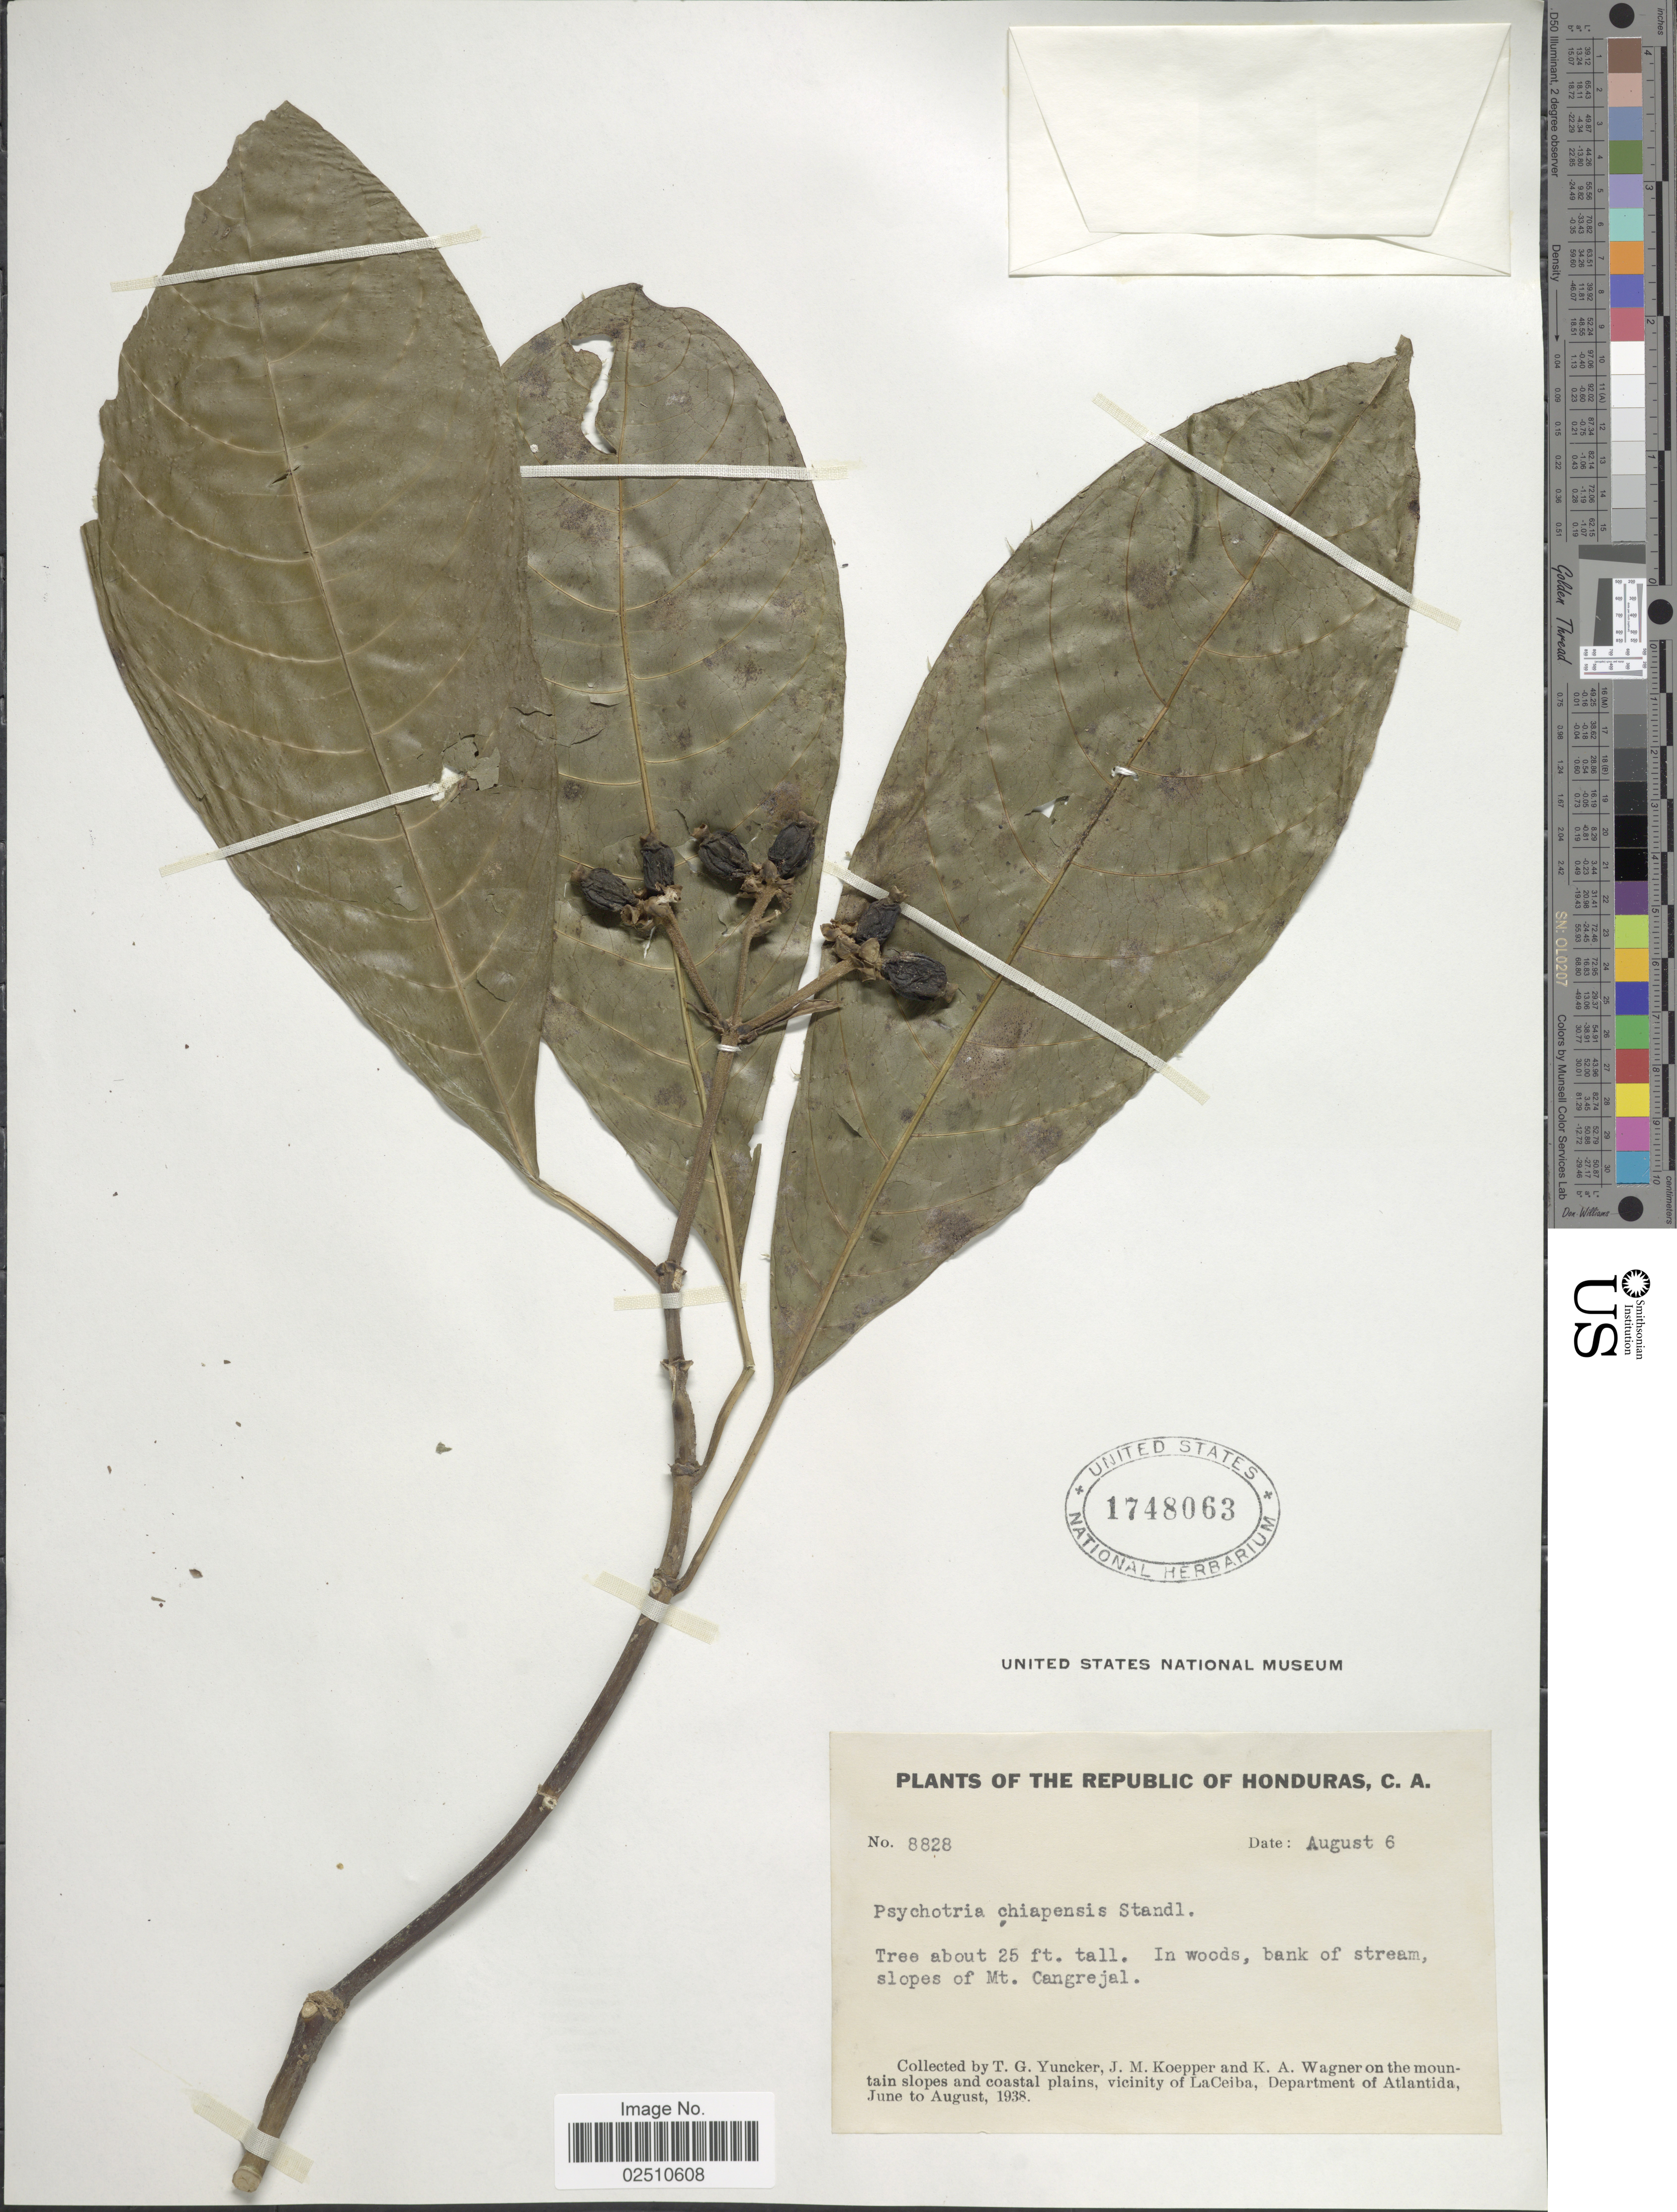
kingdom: Plantae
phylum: Tracheophyta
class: Magnoliopsida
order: Gentianales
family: Rubiaceae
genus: Psychotria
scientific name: Psychotria chiapensis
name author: Standl.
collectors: T. G. Yuncker, J. M. Koepper & K. A. Wagner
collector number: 8828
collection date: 1938-08-06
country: Honduras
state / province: Atlántida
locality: Slopes of Mt. Cangrejal, on the mountain slopes and coastal plains, Vicinity of La Ceiba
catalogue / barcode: US 1748063